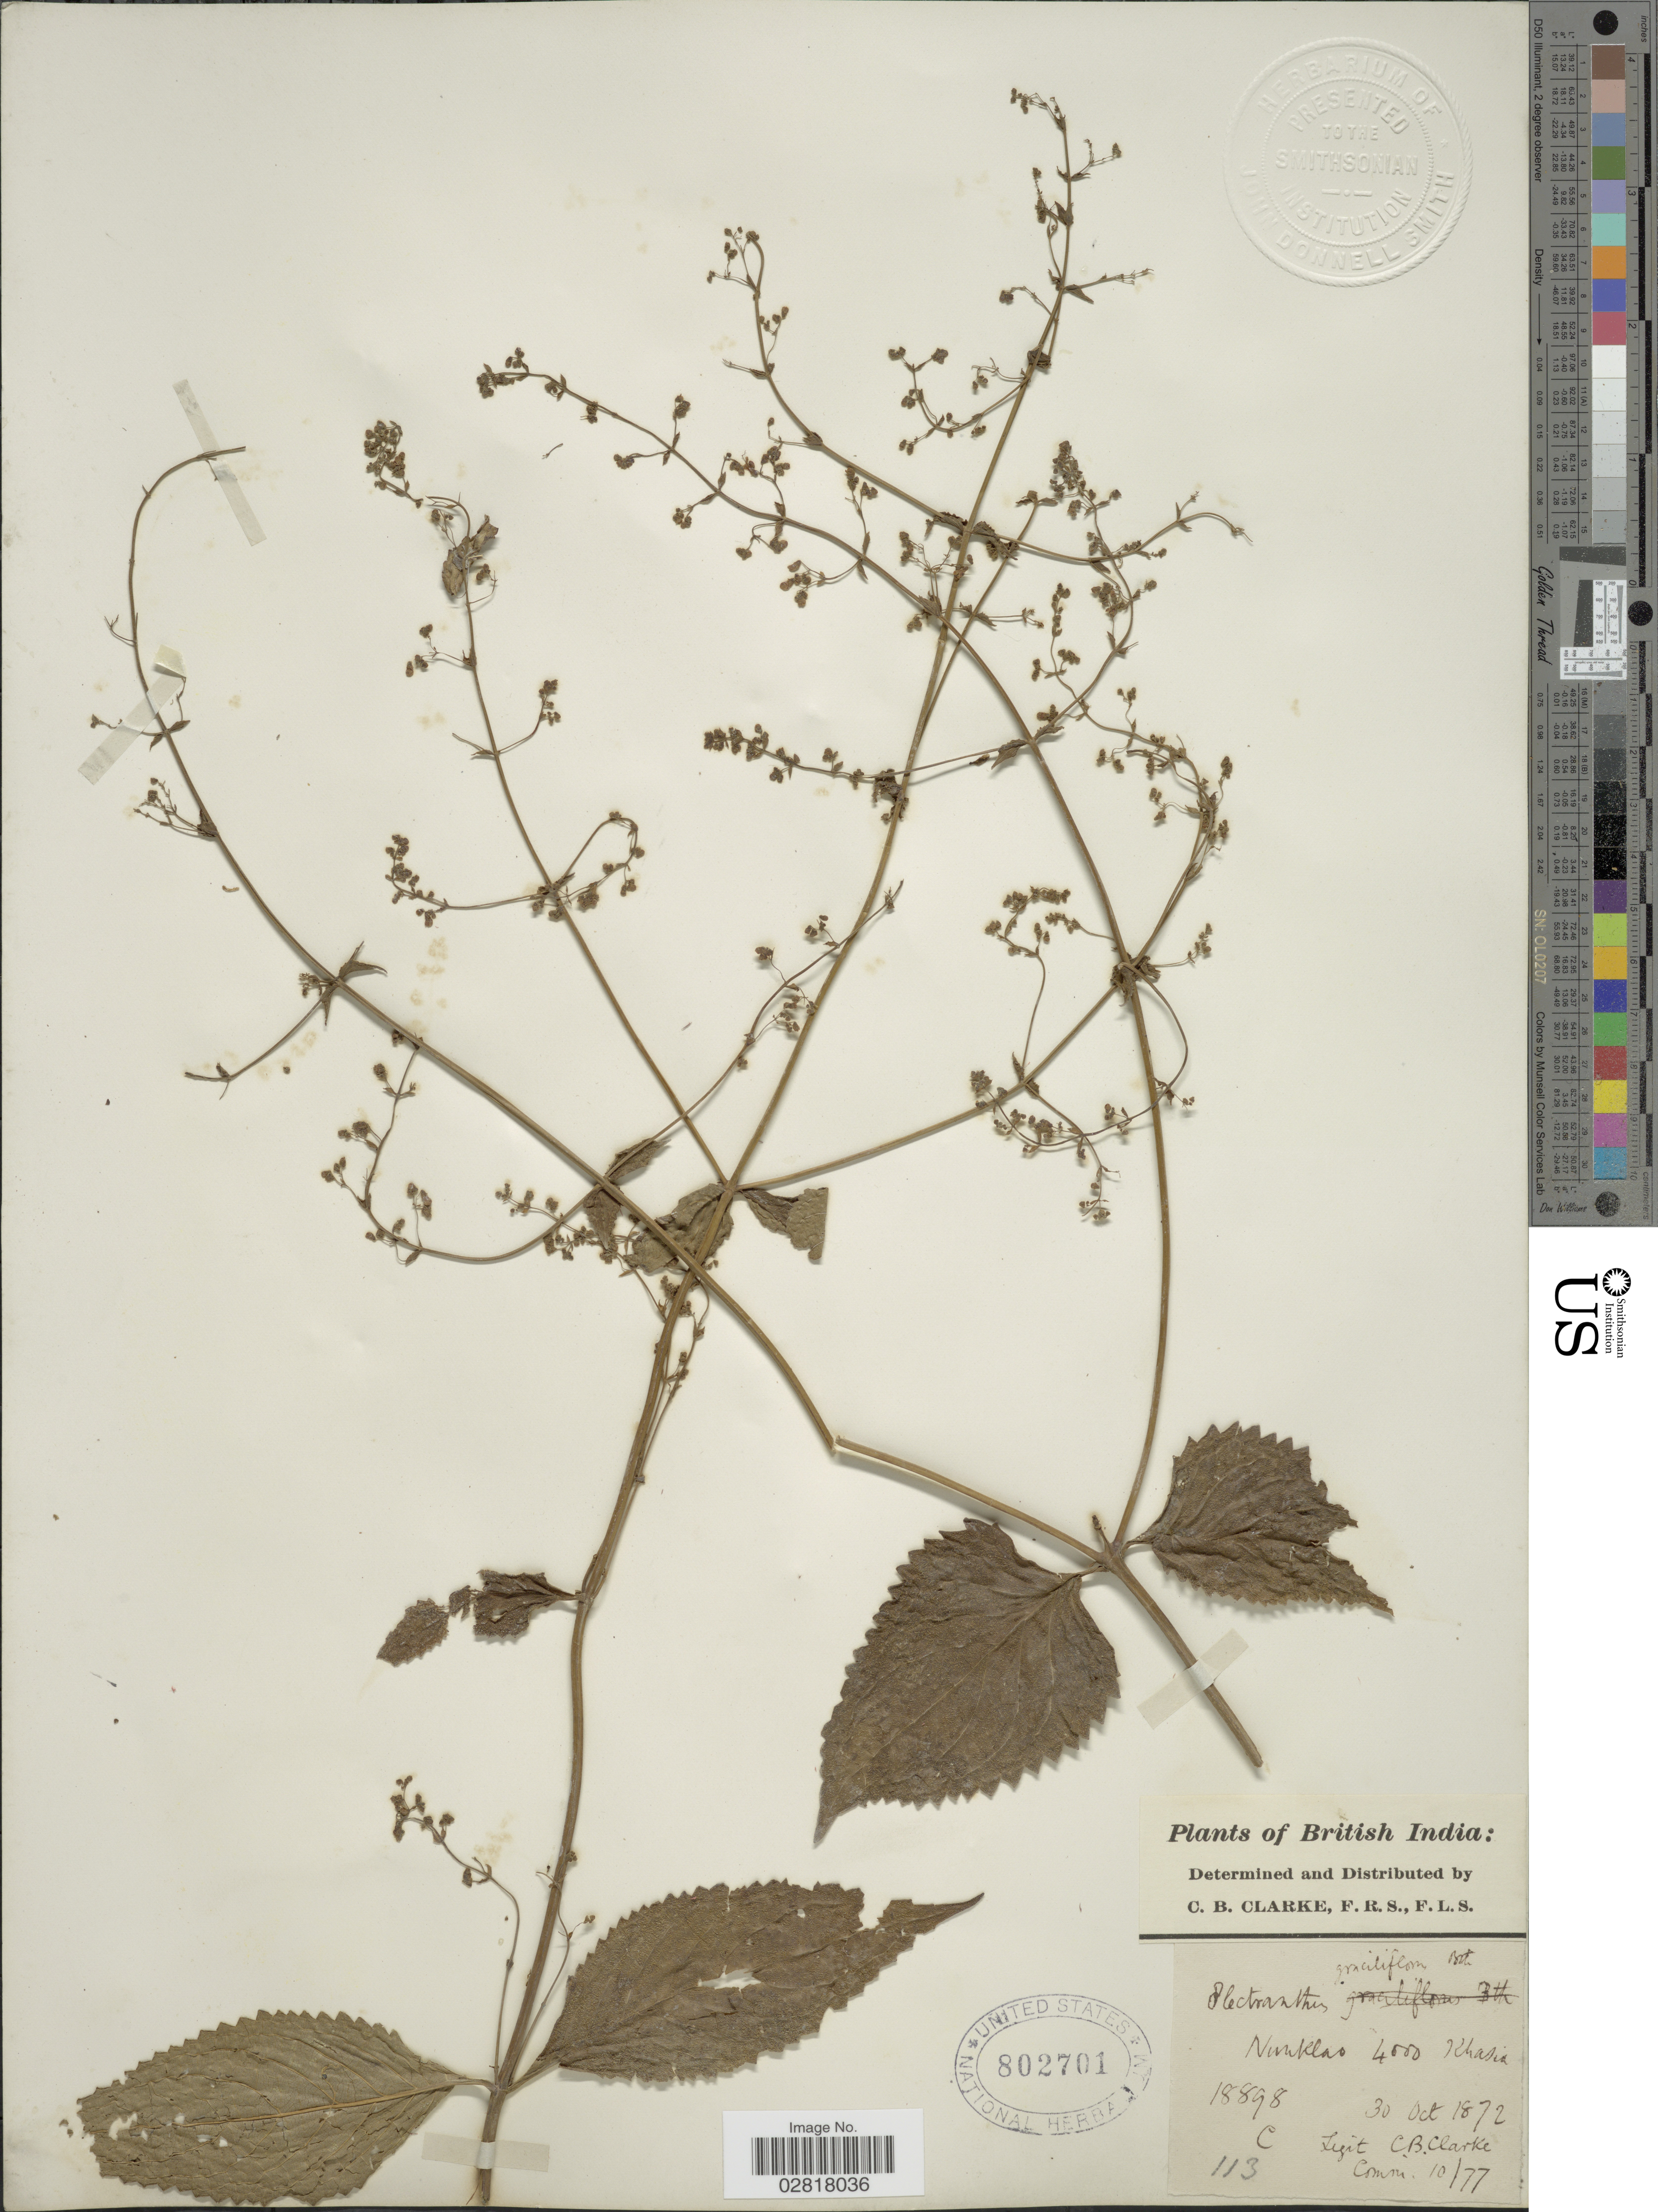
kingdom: Plantae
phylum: Tracheophyta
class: Magnoliopsida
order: Lamiales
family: Lamiaceae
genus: Plectranthus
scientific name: Plectranthus graciliflorus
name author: Benth.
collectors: C. B. Clarke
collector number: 18898C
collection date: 1872-10-30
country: India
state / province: Meghalaya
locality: British India, Nunklao, Khasia.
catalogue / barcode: US 802701